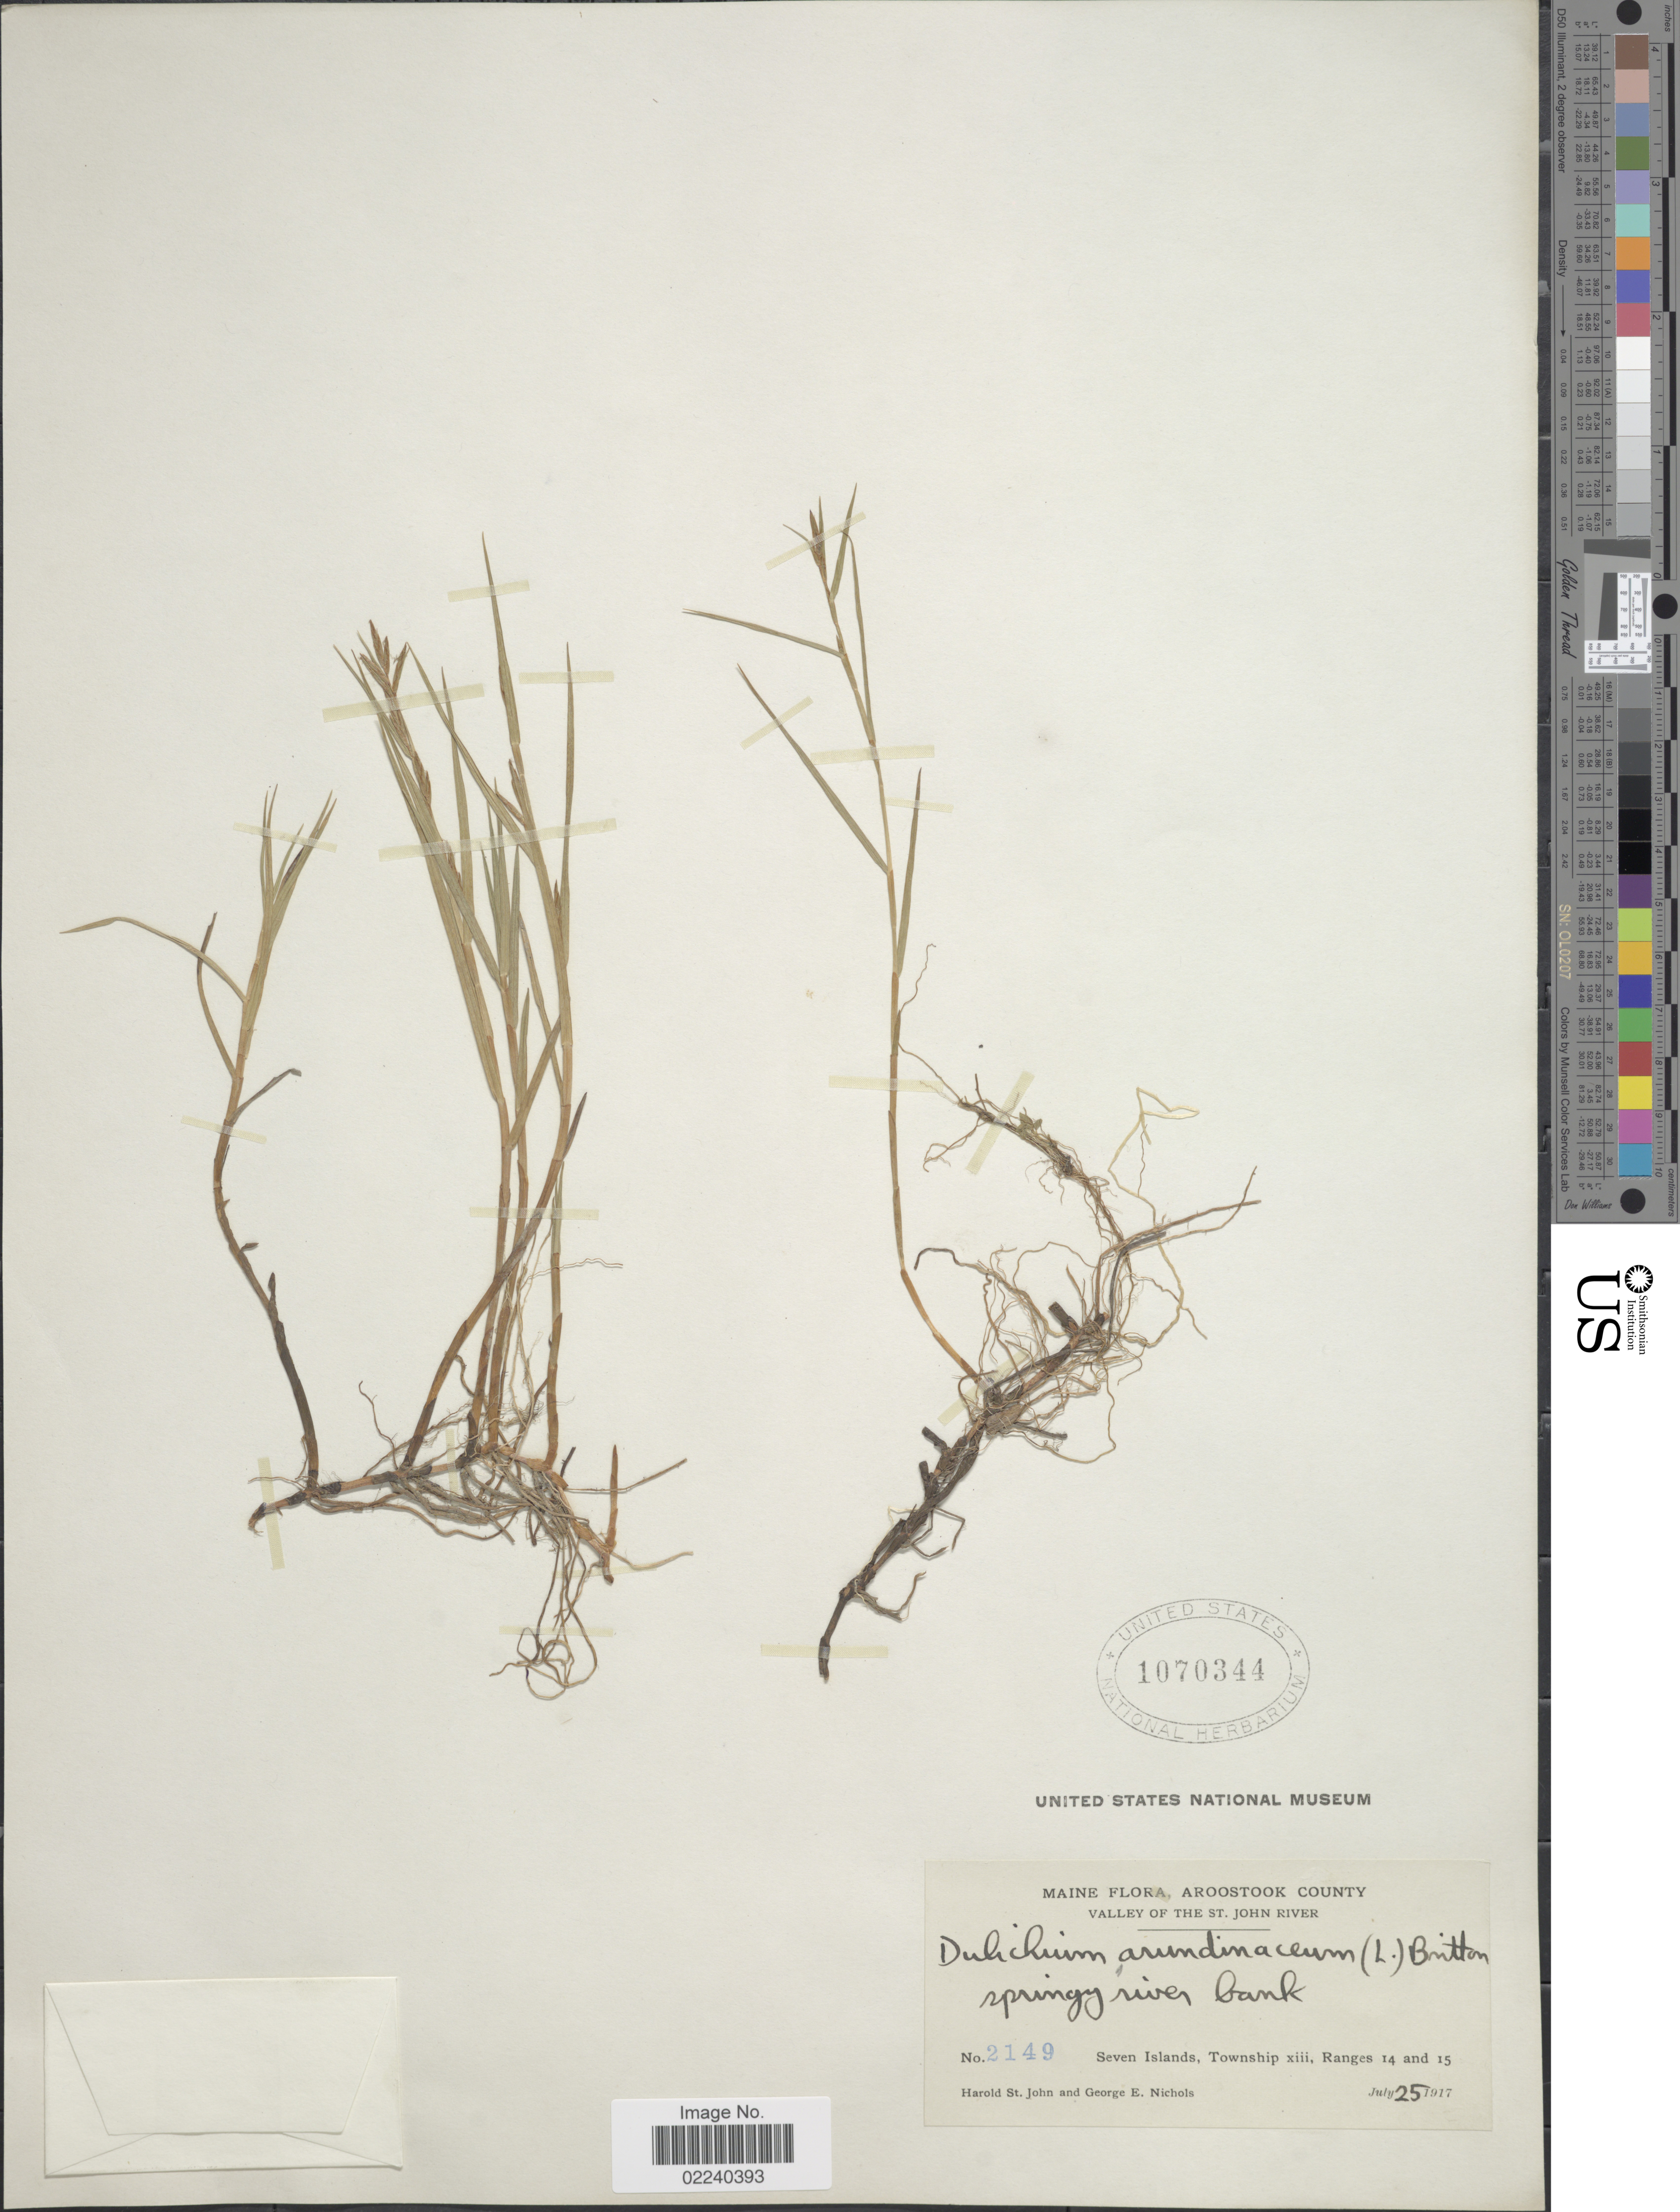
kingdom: Plantae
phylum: Tracheophyta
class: Liliopsida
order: Poales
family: Cyperaceae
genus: Dulichium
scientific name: Dulichium arundinaceum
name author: (L.) Britton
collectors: H. St. John & G. E. Nichols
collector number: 2149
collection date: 1917-07-25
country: United States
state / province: Maine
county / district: Aroostook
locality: Seven Islands, Township, xiii, Ranges 14 and 15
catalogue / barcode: US 1070344